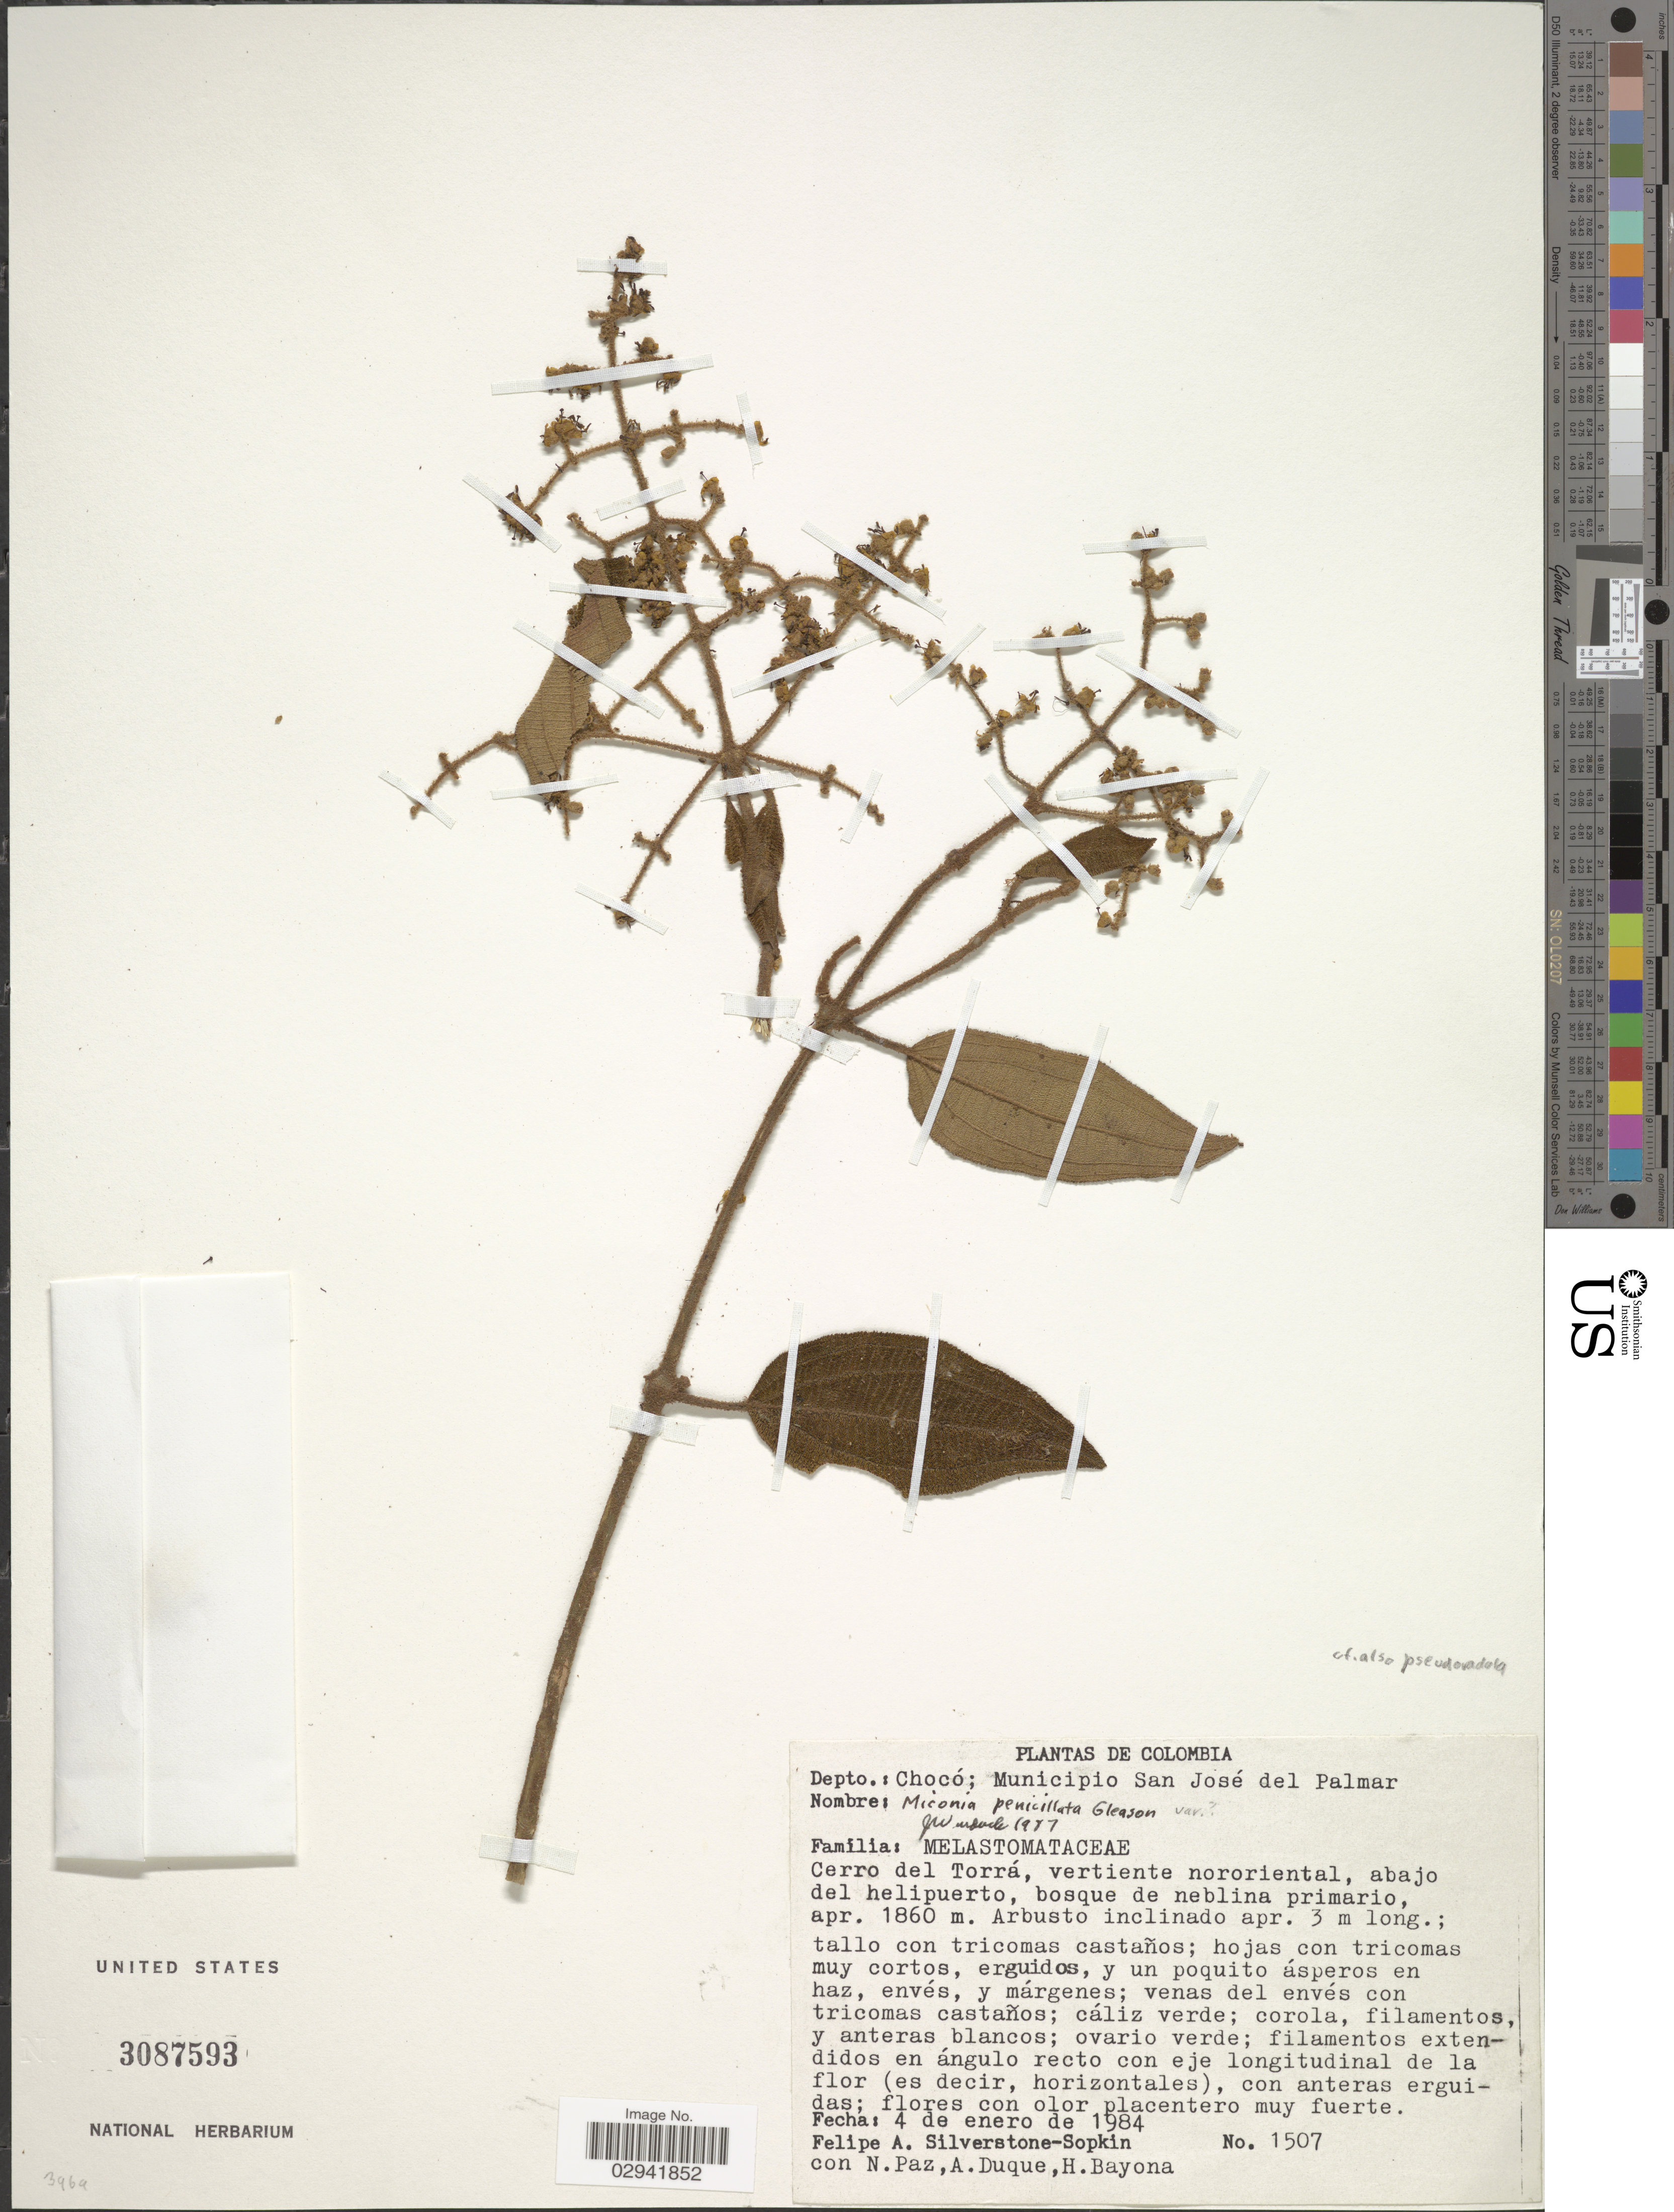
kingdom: Plantae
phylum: Tracheophyta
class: Magnoliopsida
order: Myrtales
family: Melastomataceae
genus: Miconia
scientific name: Miconia penicillata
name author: Gleason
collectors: P. A. Silverstone-Sopkin, N. Paz, A. Duque & H. Bayona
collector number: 1507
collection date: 1984-01-04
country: Colombia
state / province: Chocó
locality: Depto.: Chocó; Municipio San José del Palmar. Cerro del Torrá, vertiente nororiental, abajo del helipuerto.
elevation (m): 1860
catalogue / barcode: US 3087593